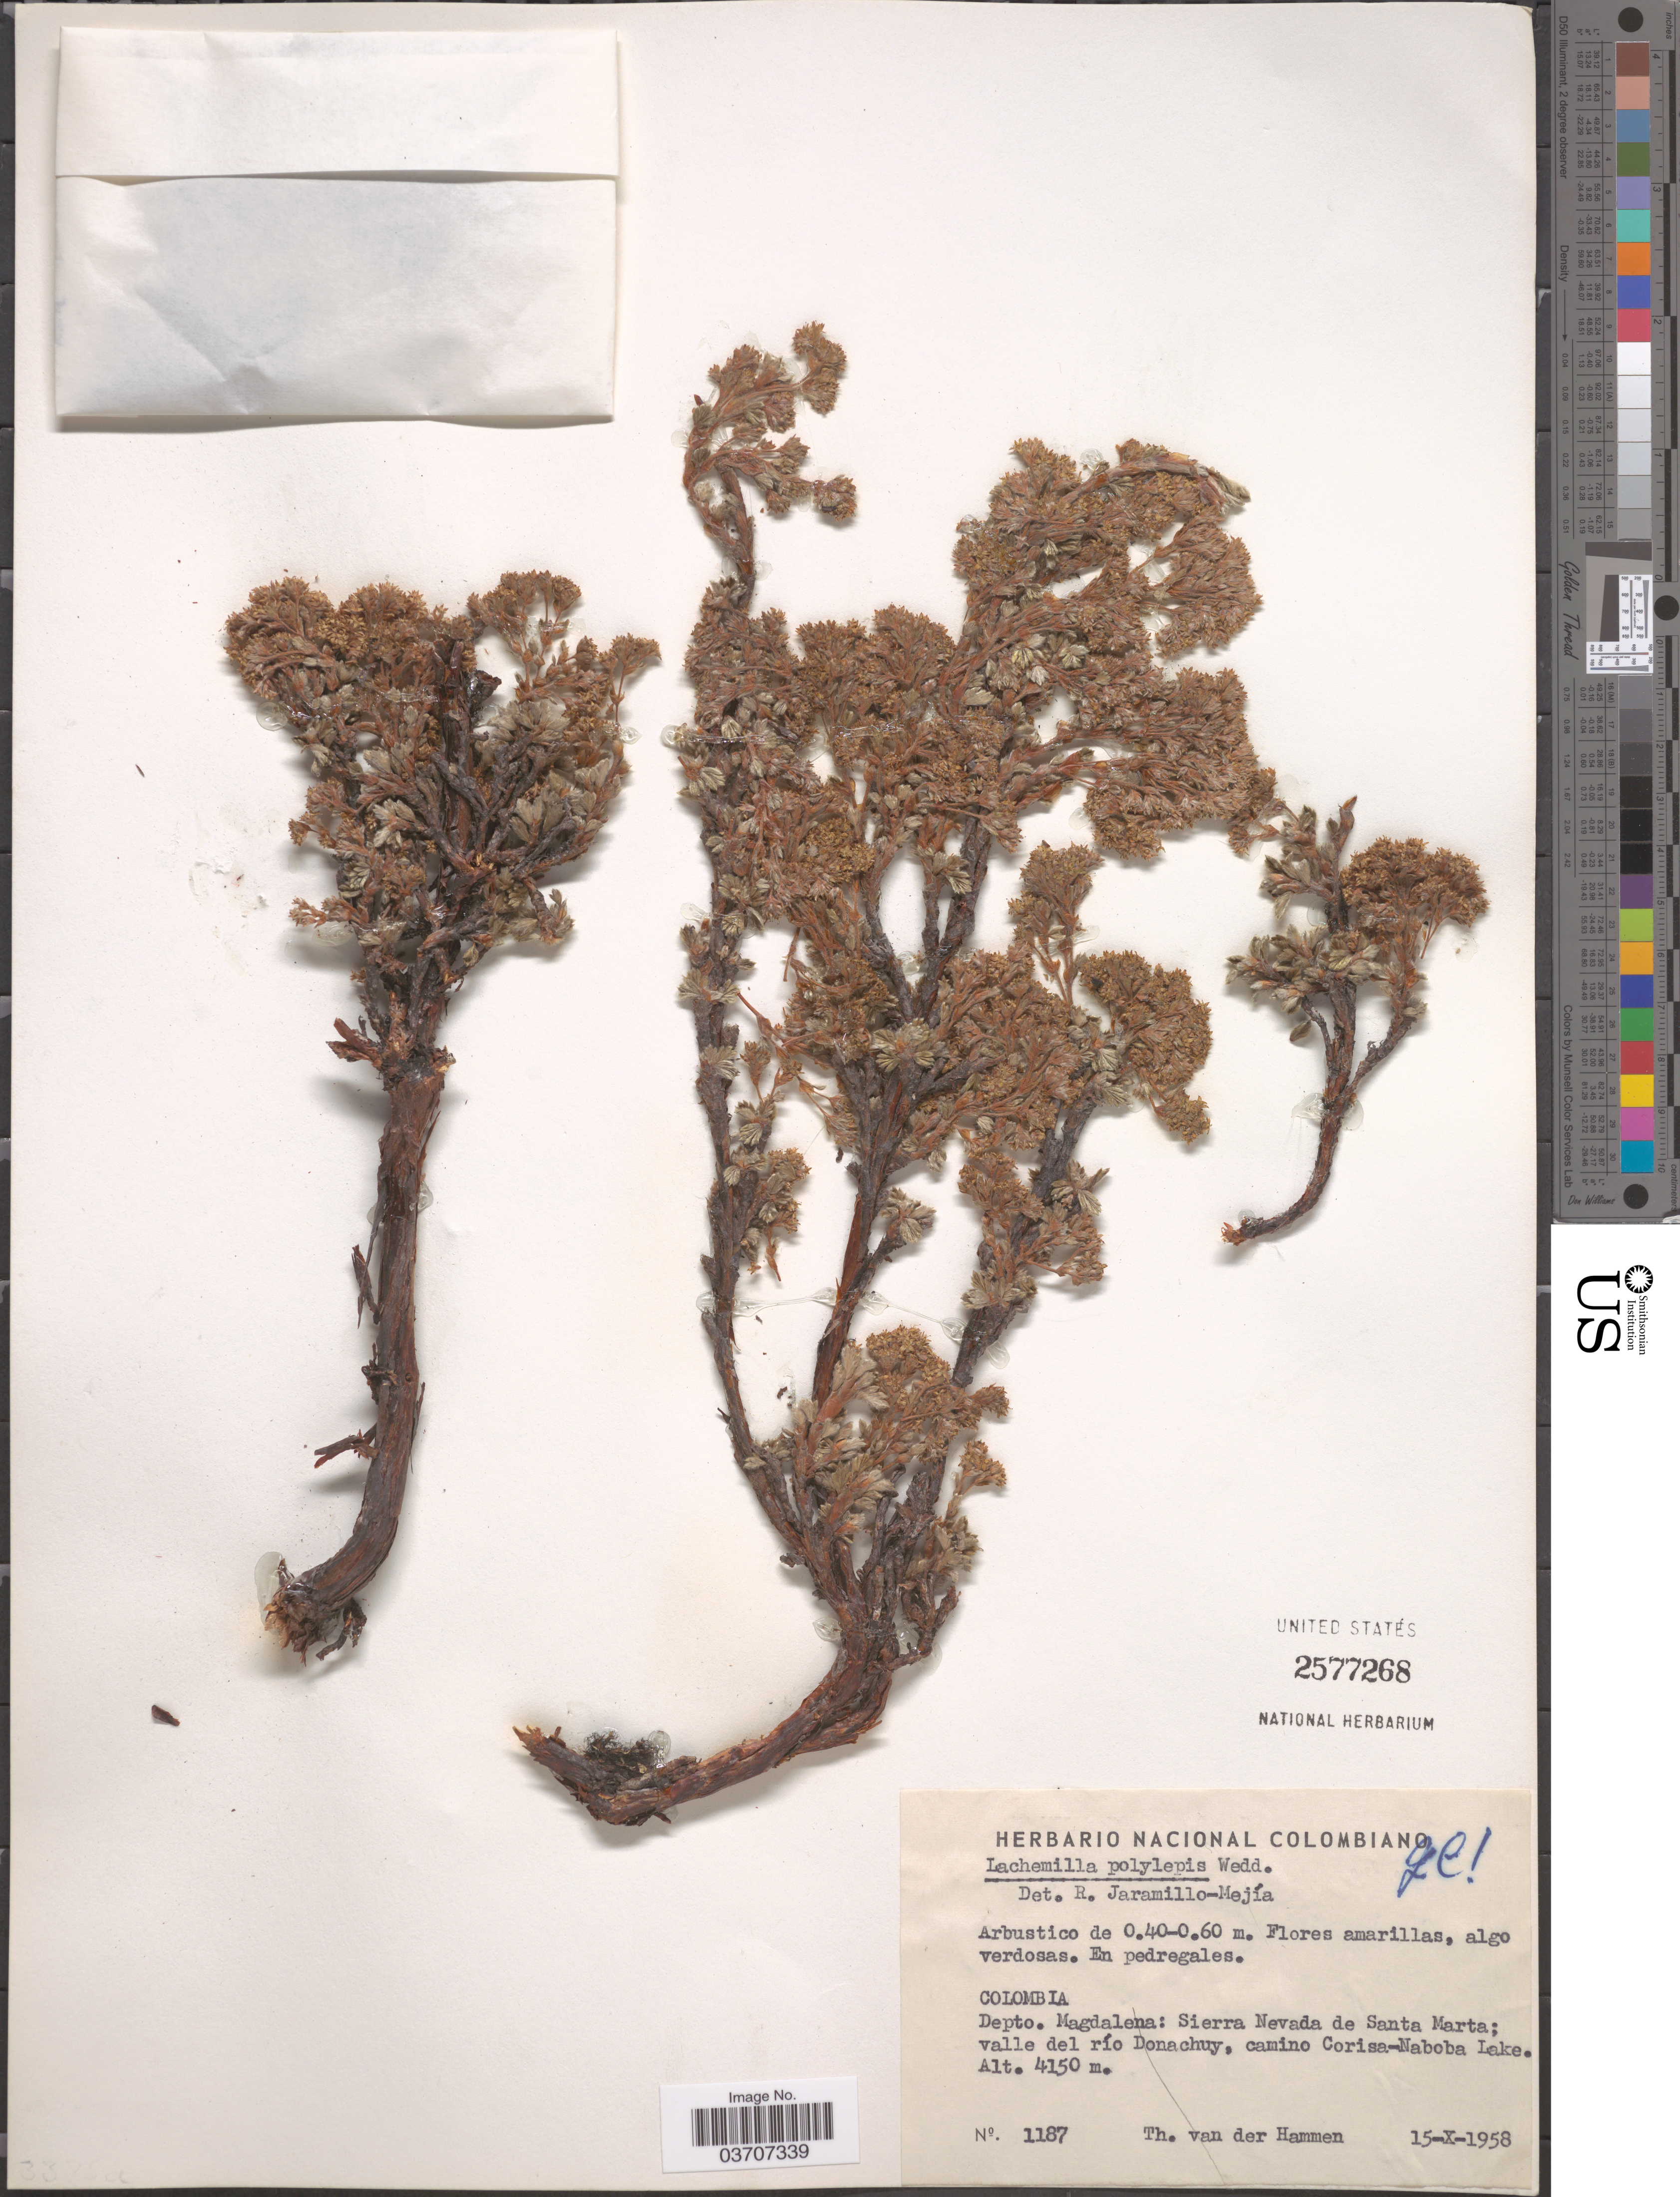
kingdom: Plantae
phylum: Tracheophyta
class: Magnoliopsida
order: Rosales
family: Rosaceae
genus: Lachemilla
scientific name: Lachemilla polylepis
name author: (Wedd.) Rothm.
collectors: T. Van der Hammen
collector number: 1187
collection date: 1958-10-15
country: Colombia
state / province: Magdalena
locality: Depto. Magdalena: Sierra Nevada de Santa Marta; valle del río Donachuy, camino Corisa-Naboba Lake.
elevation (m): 4150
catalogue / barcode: US 2577268